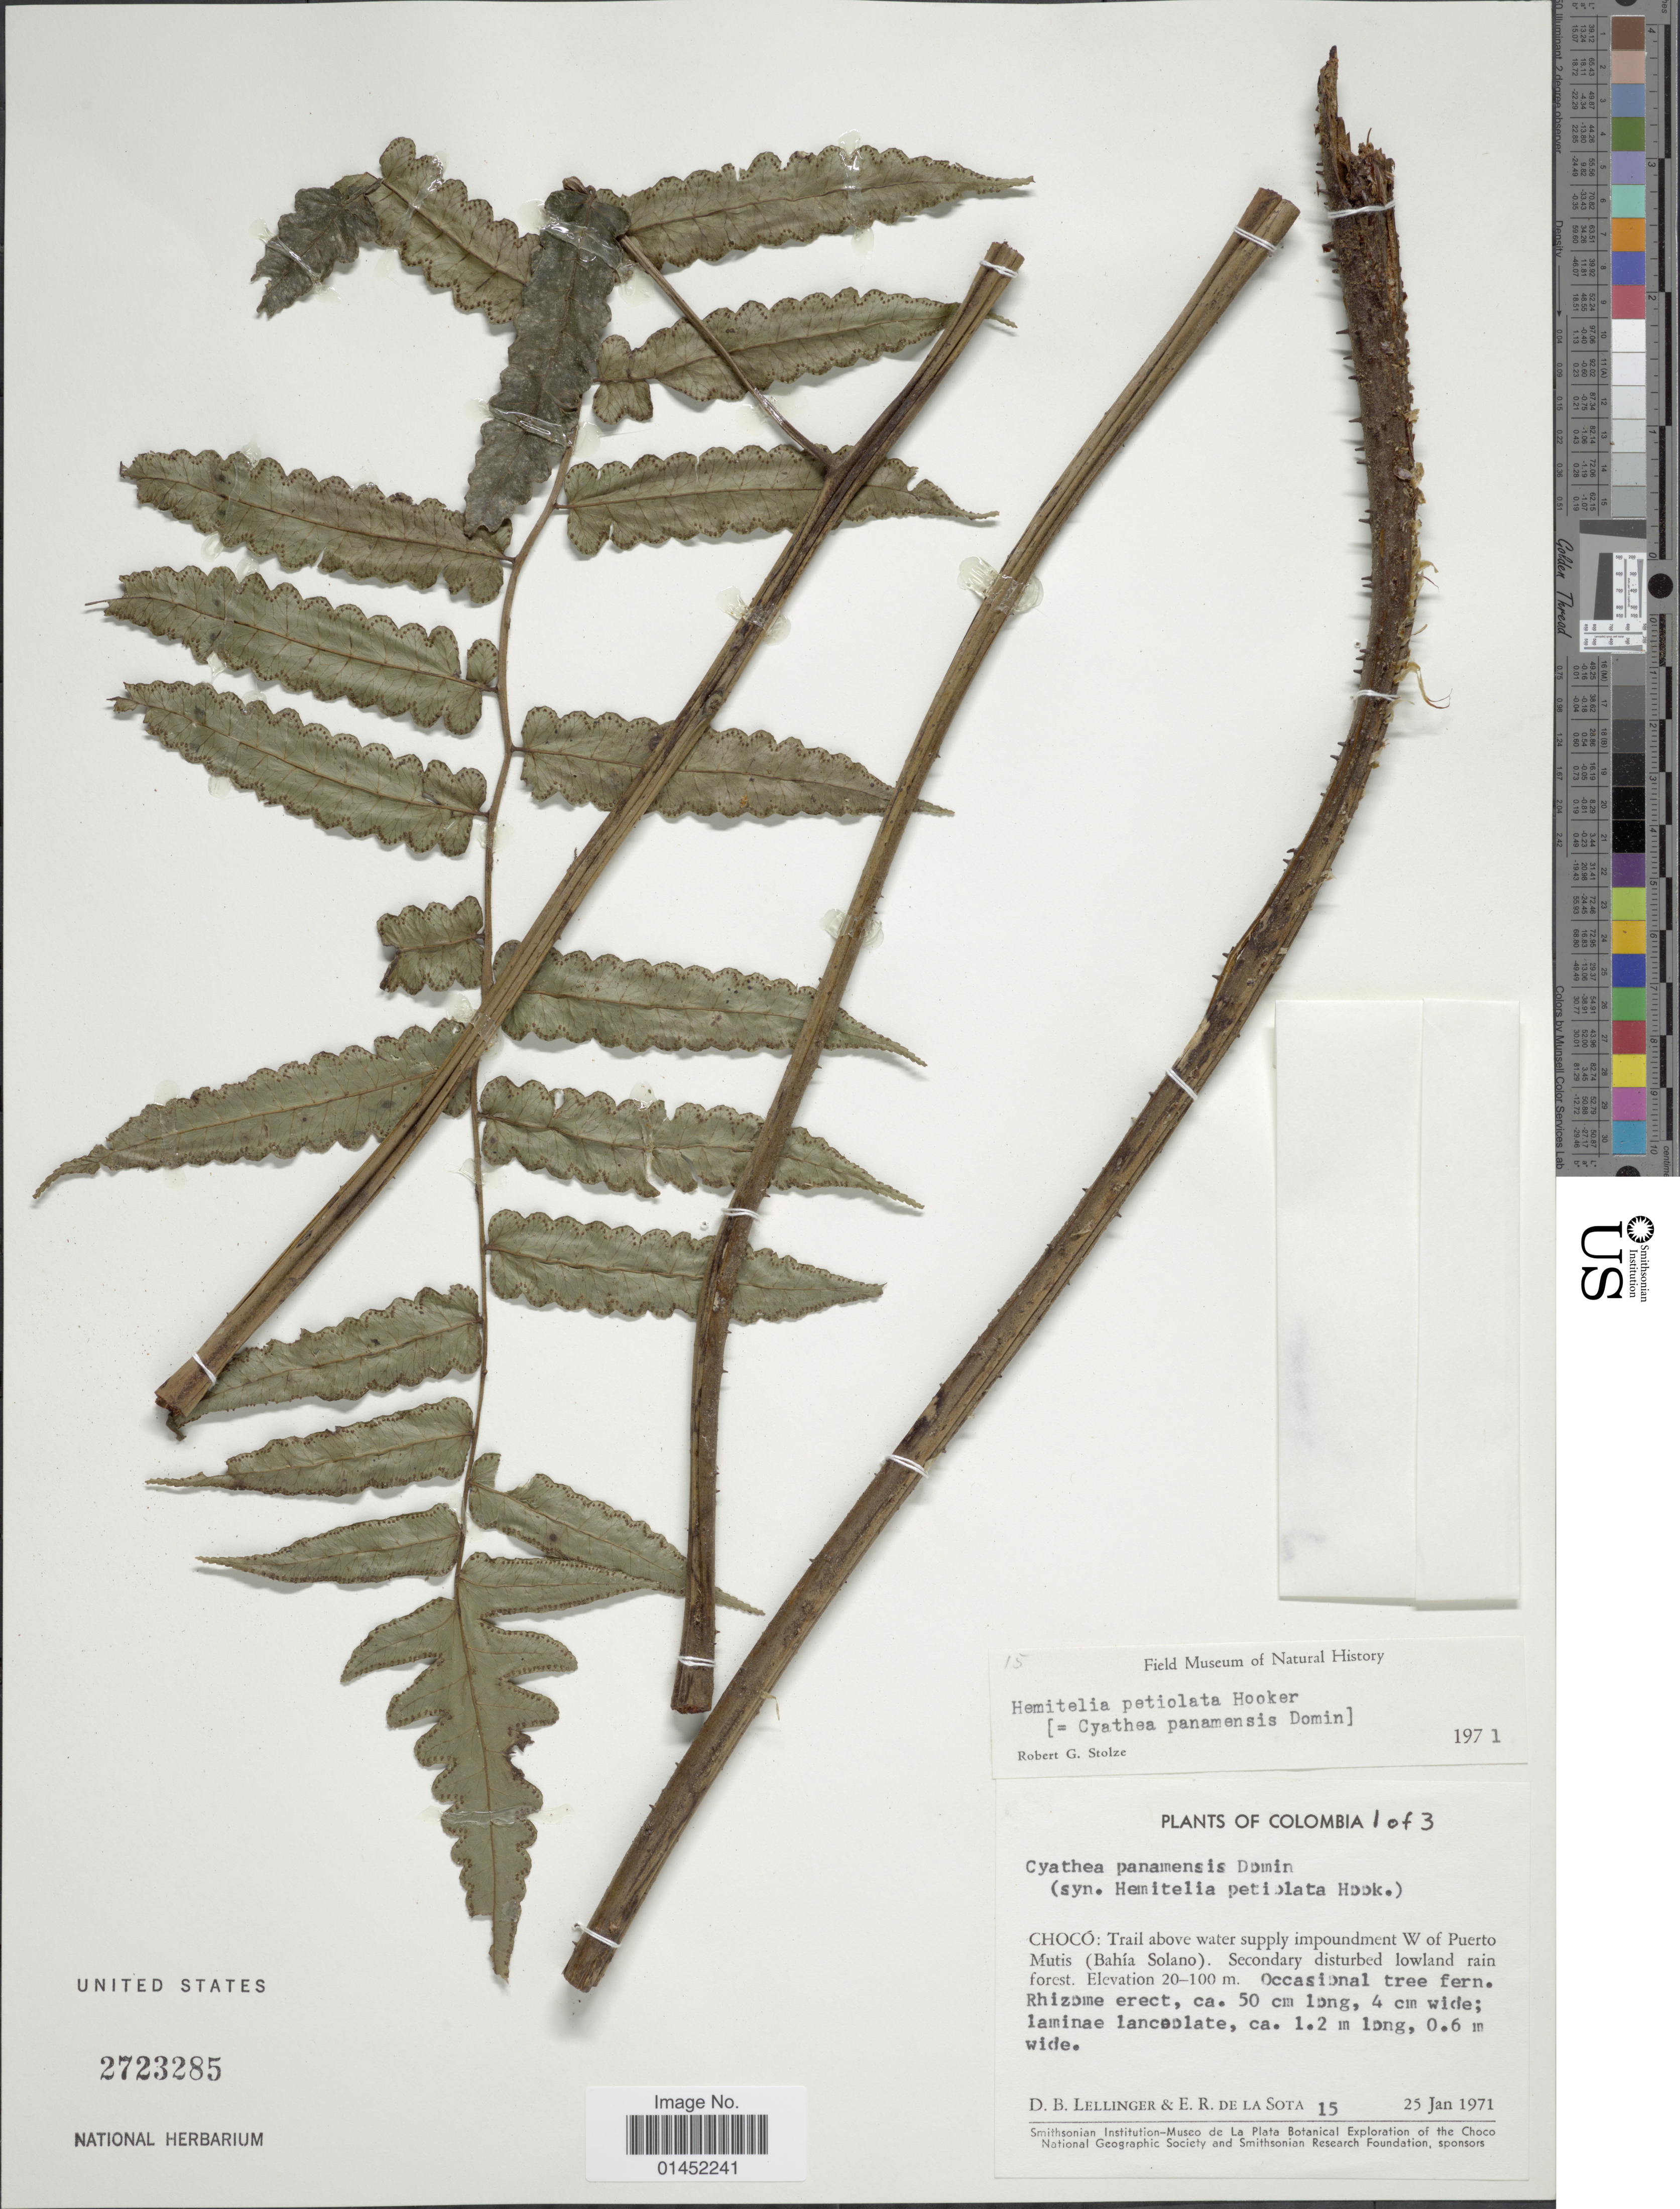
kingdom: Plantae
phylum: Tracheophyta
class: Polypodiopsida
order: Cyatheales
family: Cyatheaceae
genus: Cyathea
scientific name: Cyathea petiolata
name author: (Hook.) R.M. Tryon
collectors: D. B. Lellinger & E. R. de la Sota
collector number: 15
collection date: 1971-01-25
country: Colombia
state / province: Chocó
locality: Trail above water supply impundment W of Puerto Mutis (Bahía Solano)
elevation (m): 20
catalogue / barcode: US 2723285